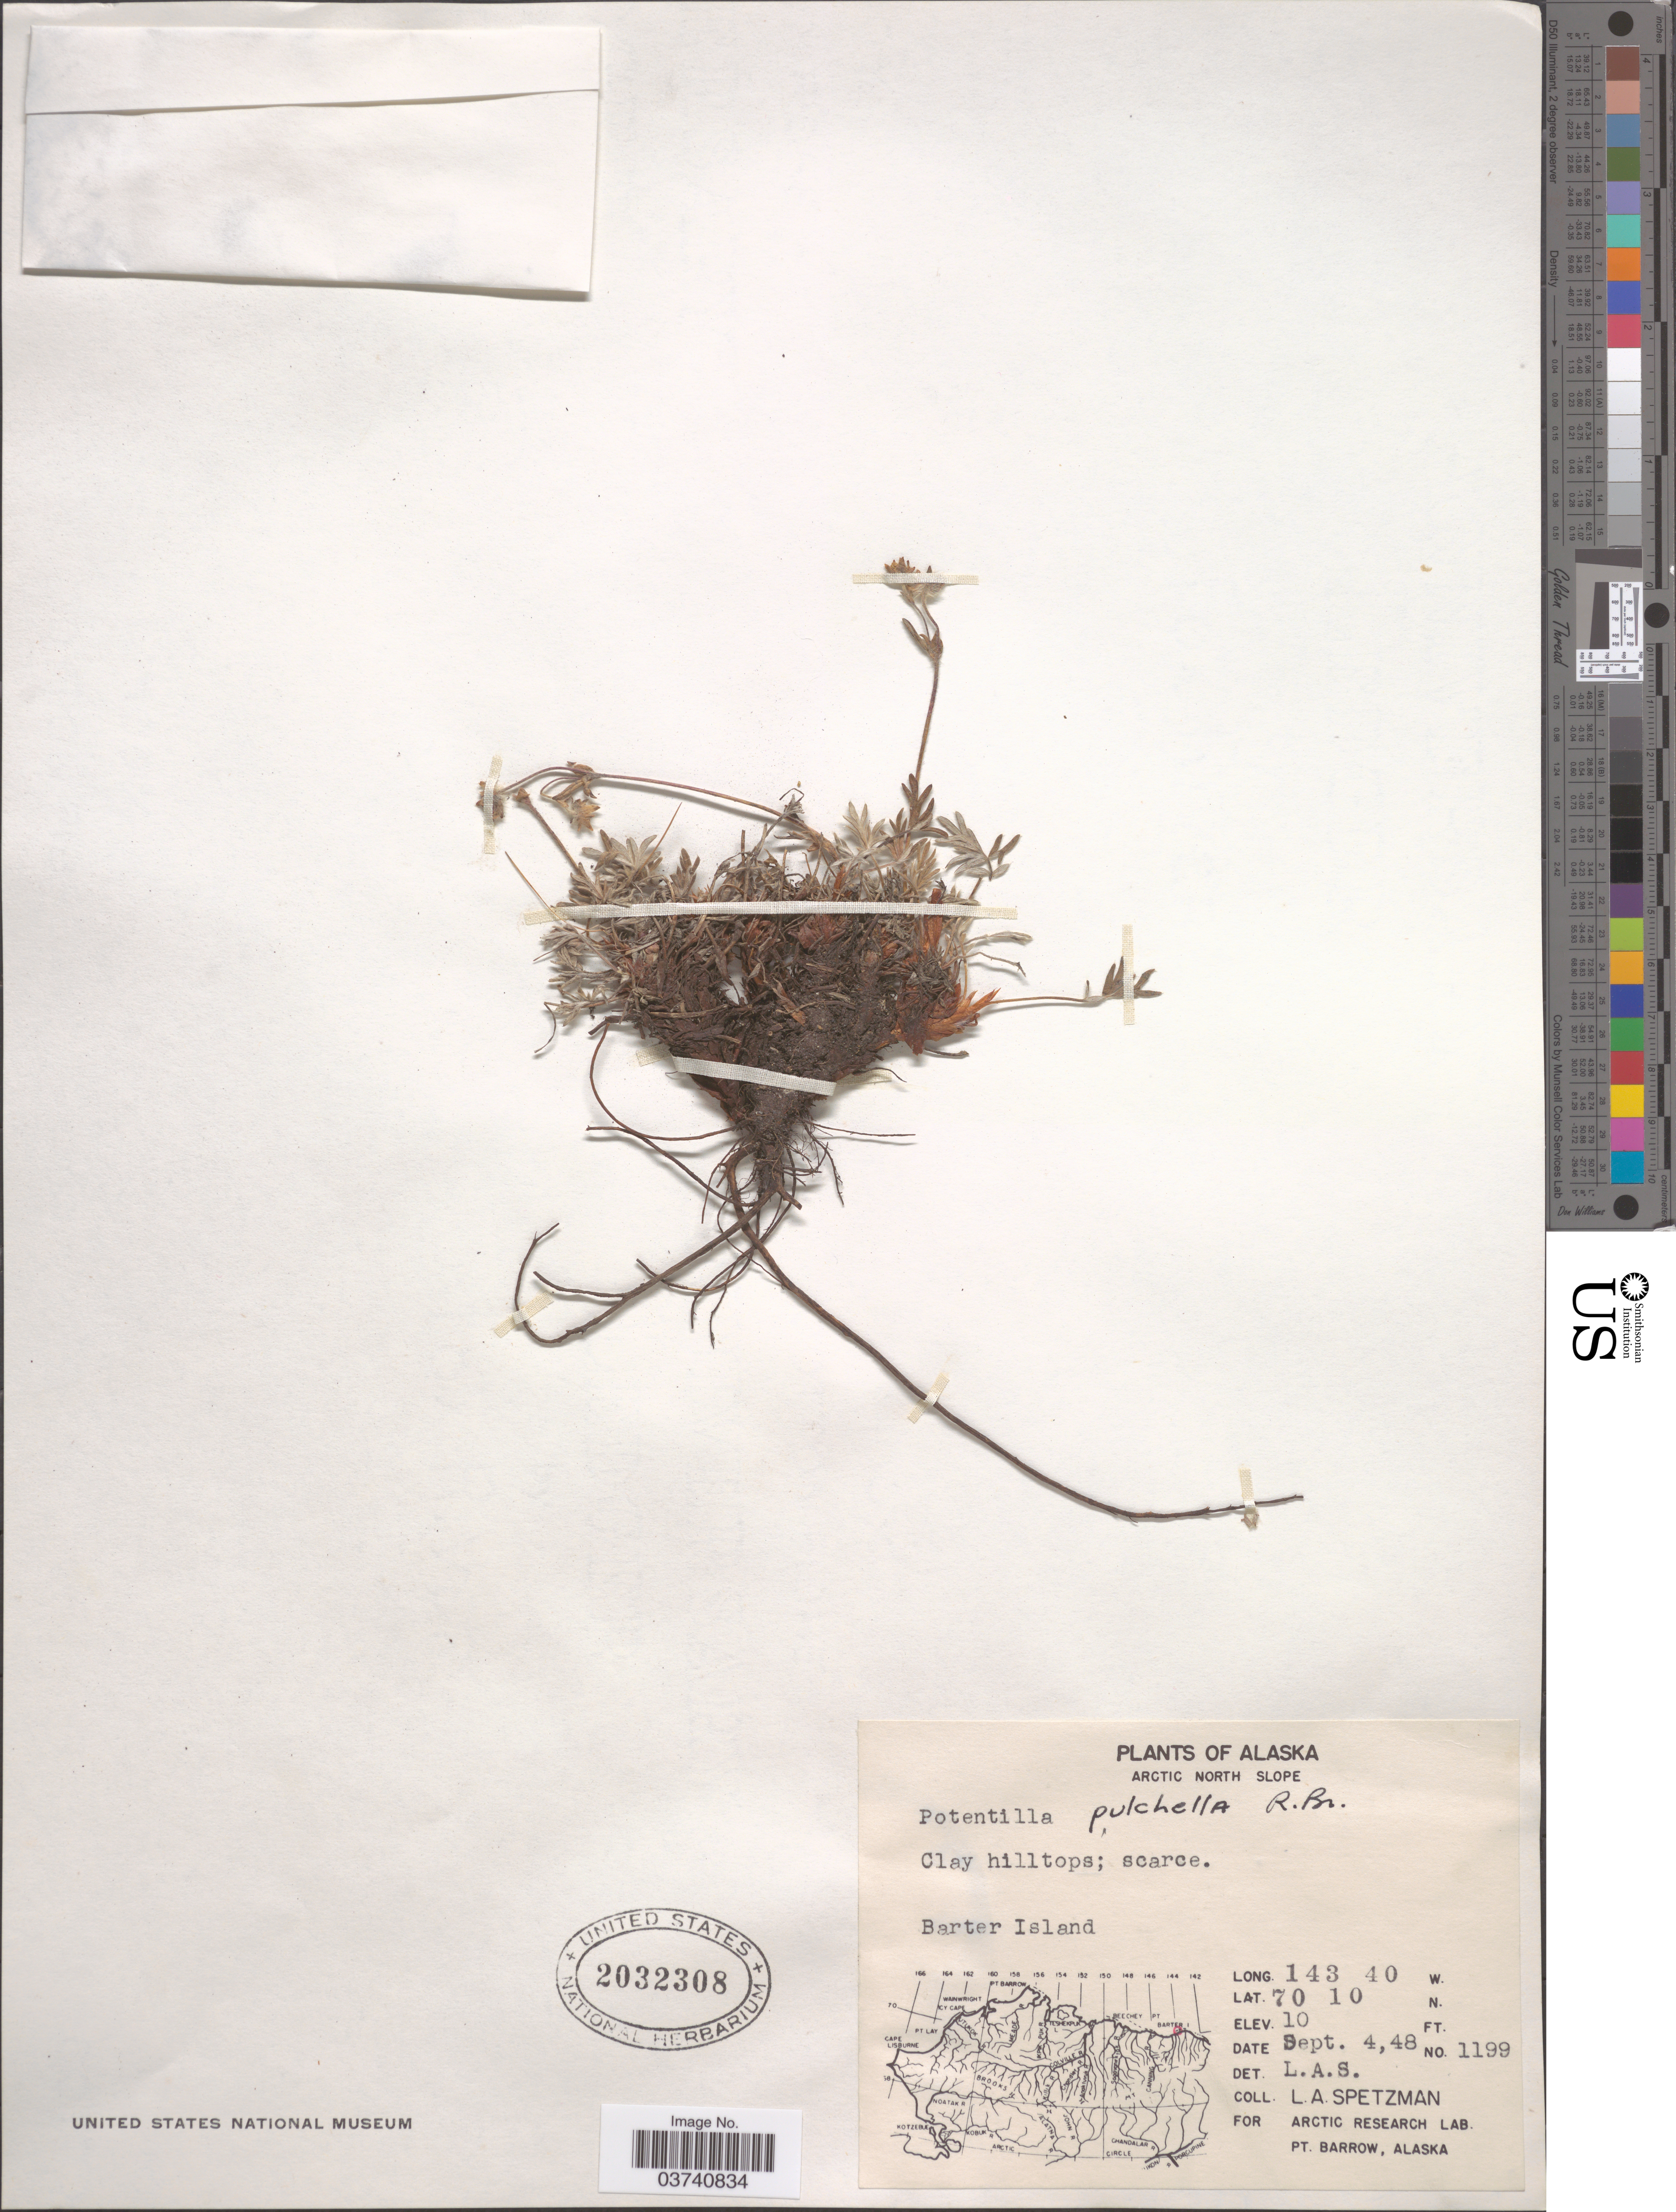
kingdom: Plantae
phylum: Tracheophyta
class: Magnoliopsida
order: Rosales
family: Rosaceae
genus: Potentilla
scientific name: Potentilla pulchella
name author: R. Br.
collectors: L. Spetzman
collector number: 1199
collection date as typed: Transcribed d/m/y: 4/9/48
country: United States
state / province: Alaska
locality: Arctic North Slope. Barter Island.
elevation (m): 3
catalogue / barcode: US 2032308